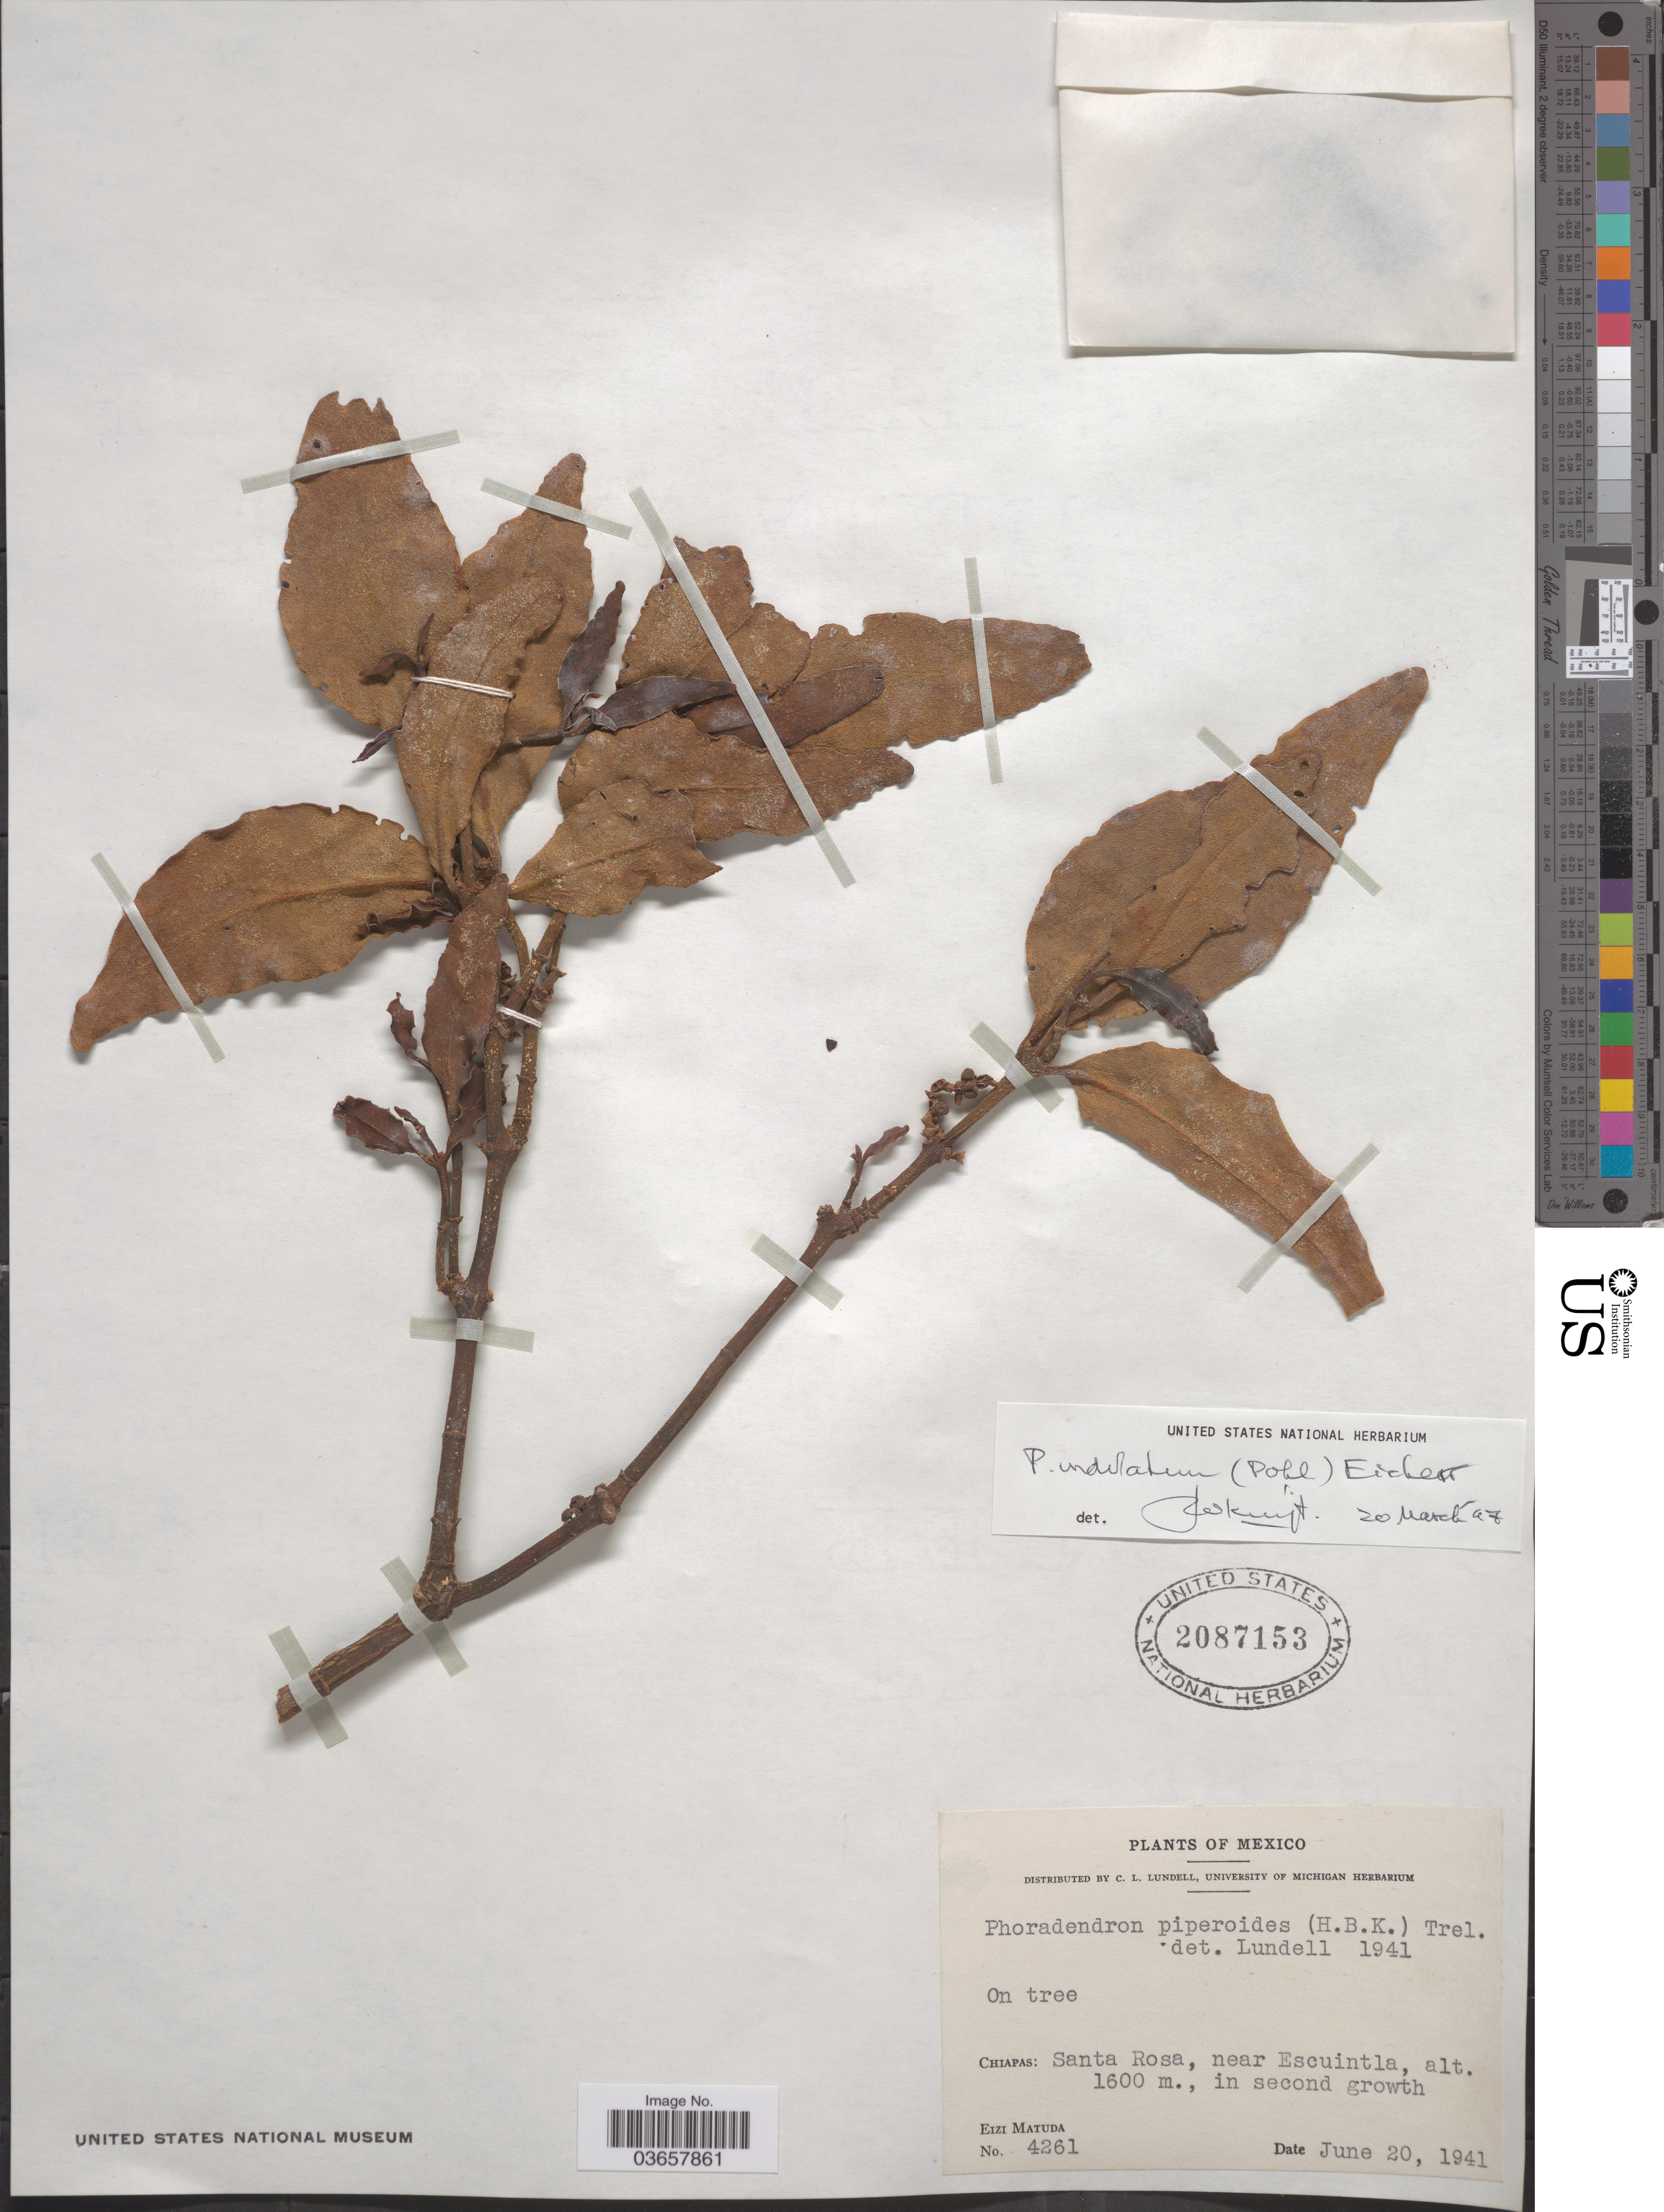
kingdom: Plantae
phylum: Tracheophyta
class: Magnoliopsida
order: Santalales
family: Viscaceae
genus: Phoradendron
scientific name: Phoradendron undulatum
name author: (Pohl ex DC.) Eichler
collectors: E. Matuda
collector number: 4261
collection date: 1941-06-20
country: Mexico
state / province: Chiapas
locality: Santa Rosa, near Escuintla.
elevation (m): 1600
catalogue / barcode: US 2087153